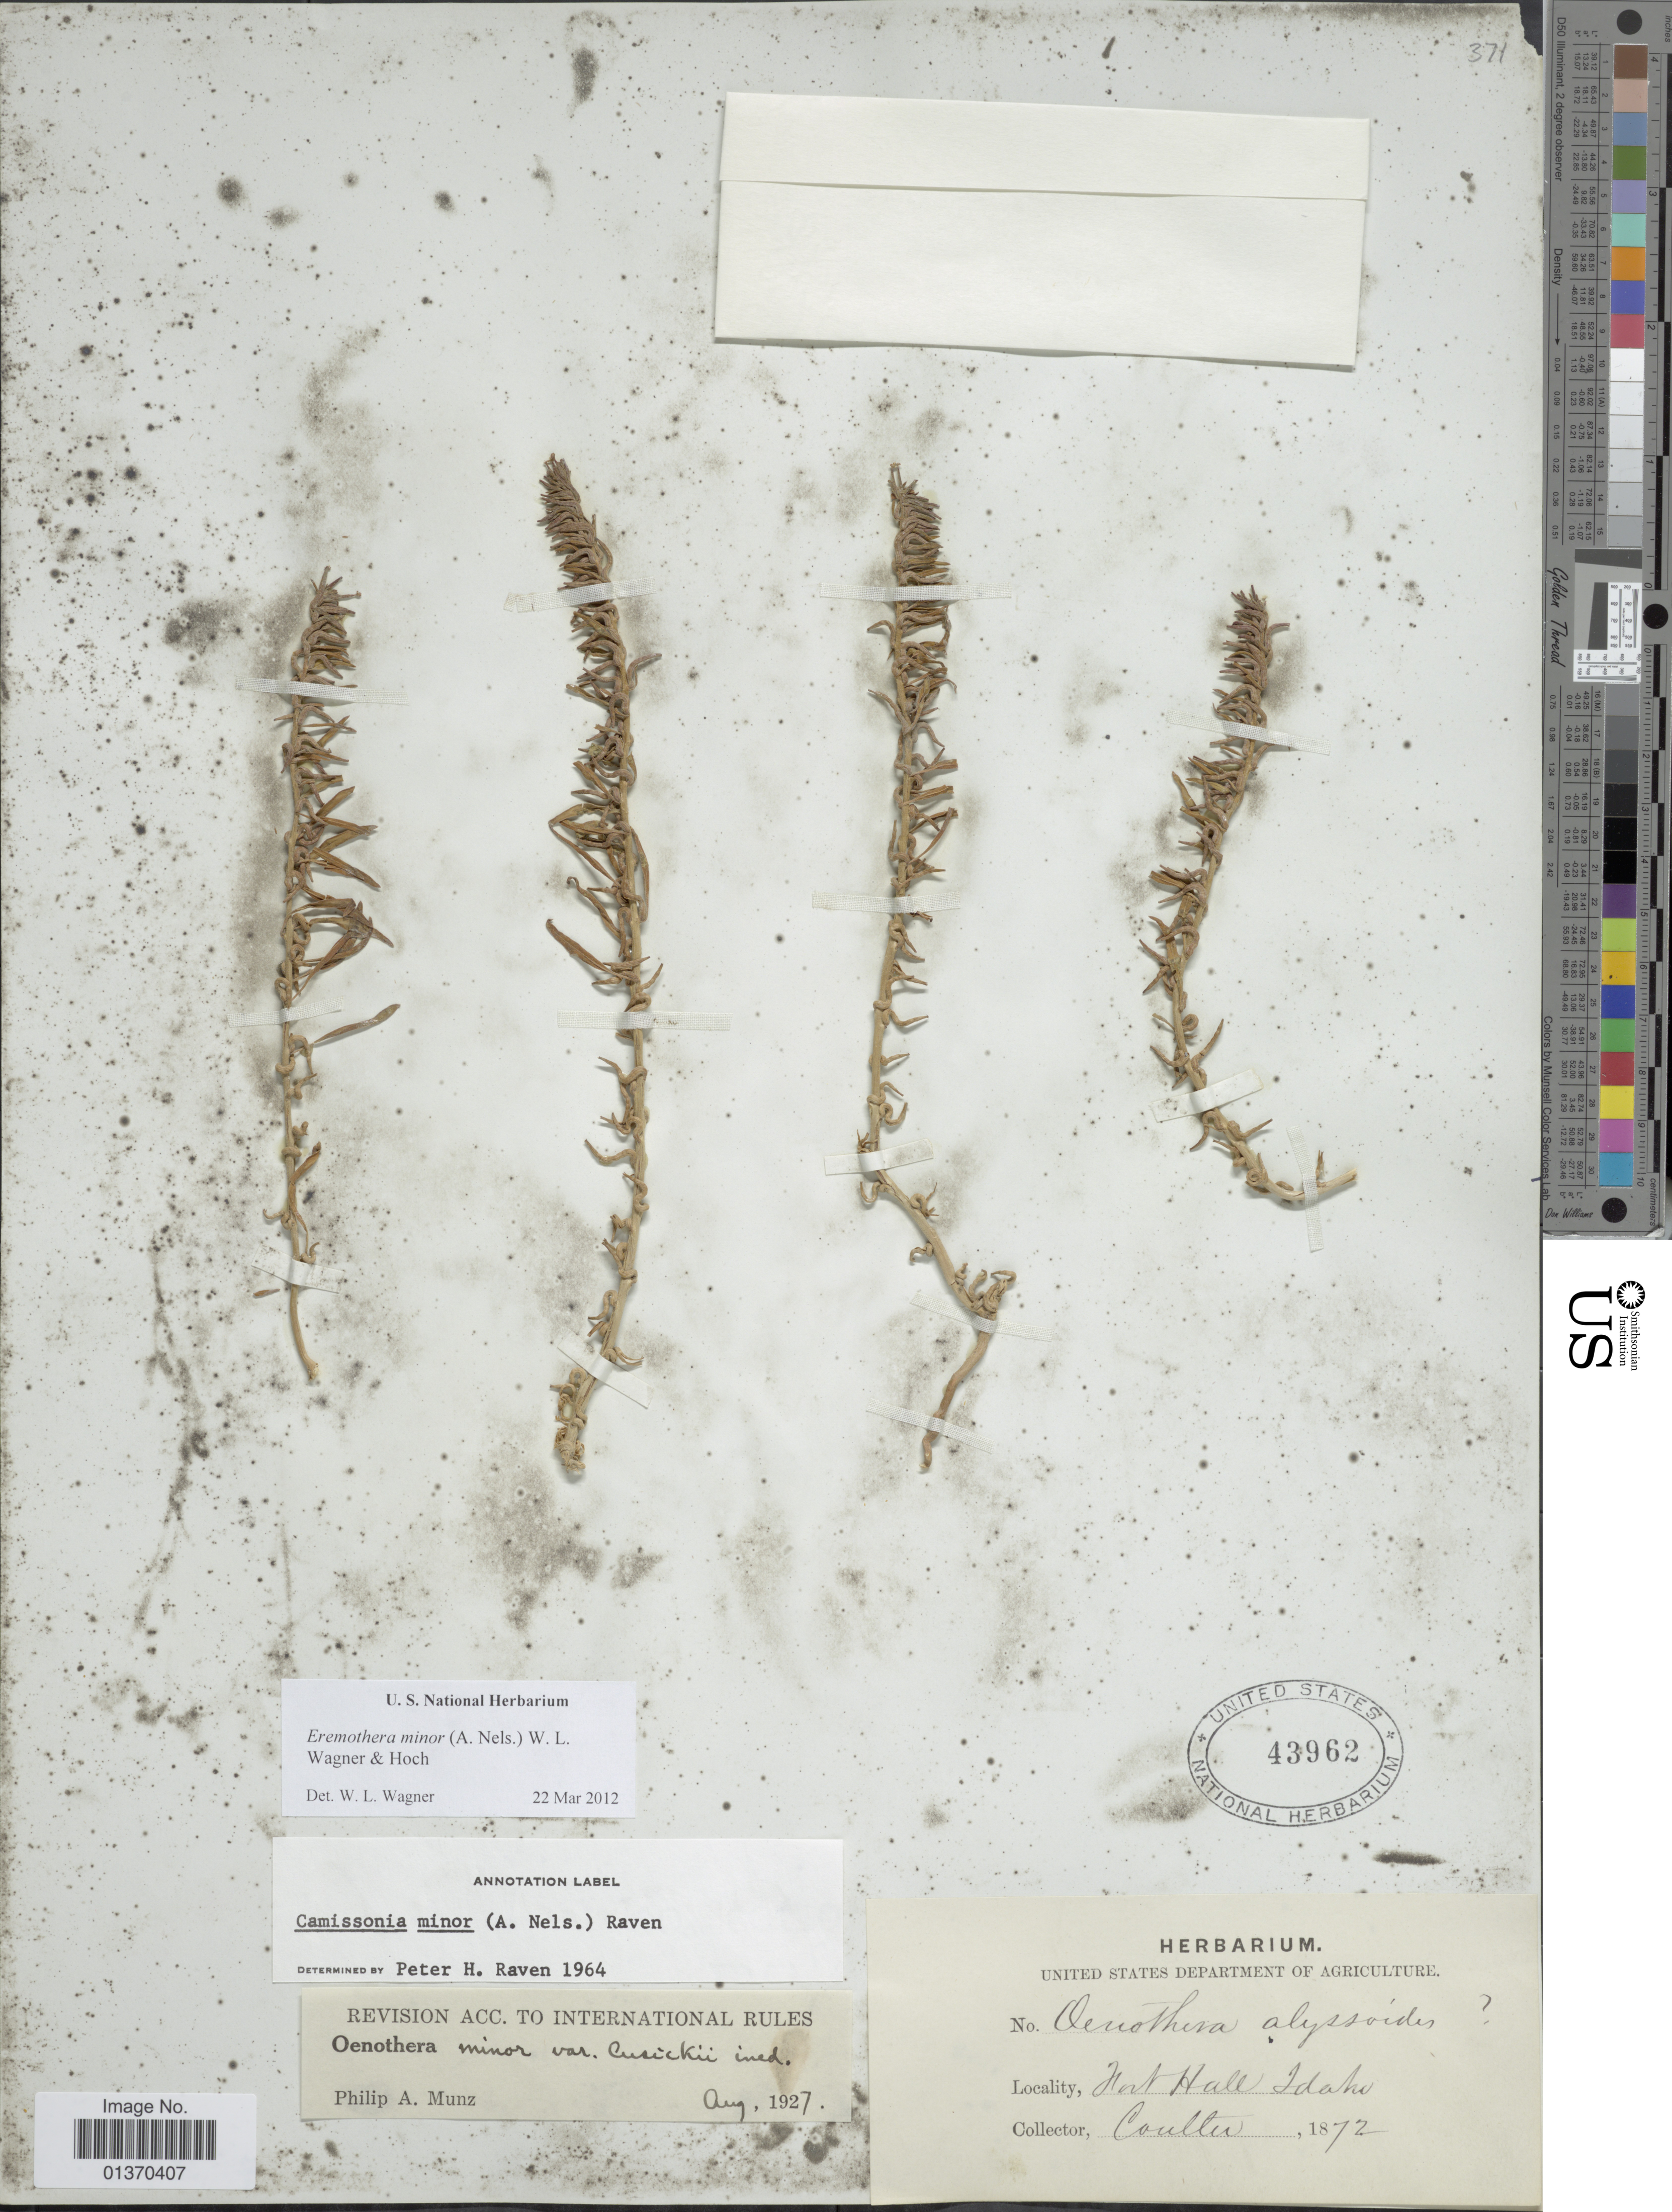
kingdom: Plantae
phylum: Tracheophyta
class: Magnoliopsida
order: Myrtales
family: Onagraceae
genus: Eremothera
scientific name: Eremothera minor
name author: (A. Nelson) W.L. Wagner & Hoch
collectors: -- Coulter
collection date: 1872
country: United States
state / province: Idaho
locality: Fort Hall.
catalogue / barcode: US 43962